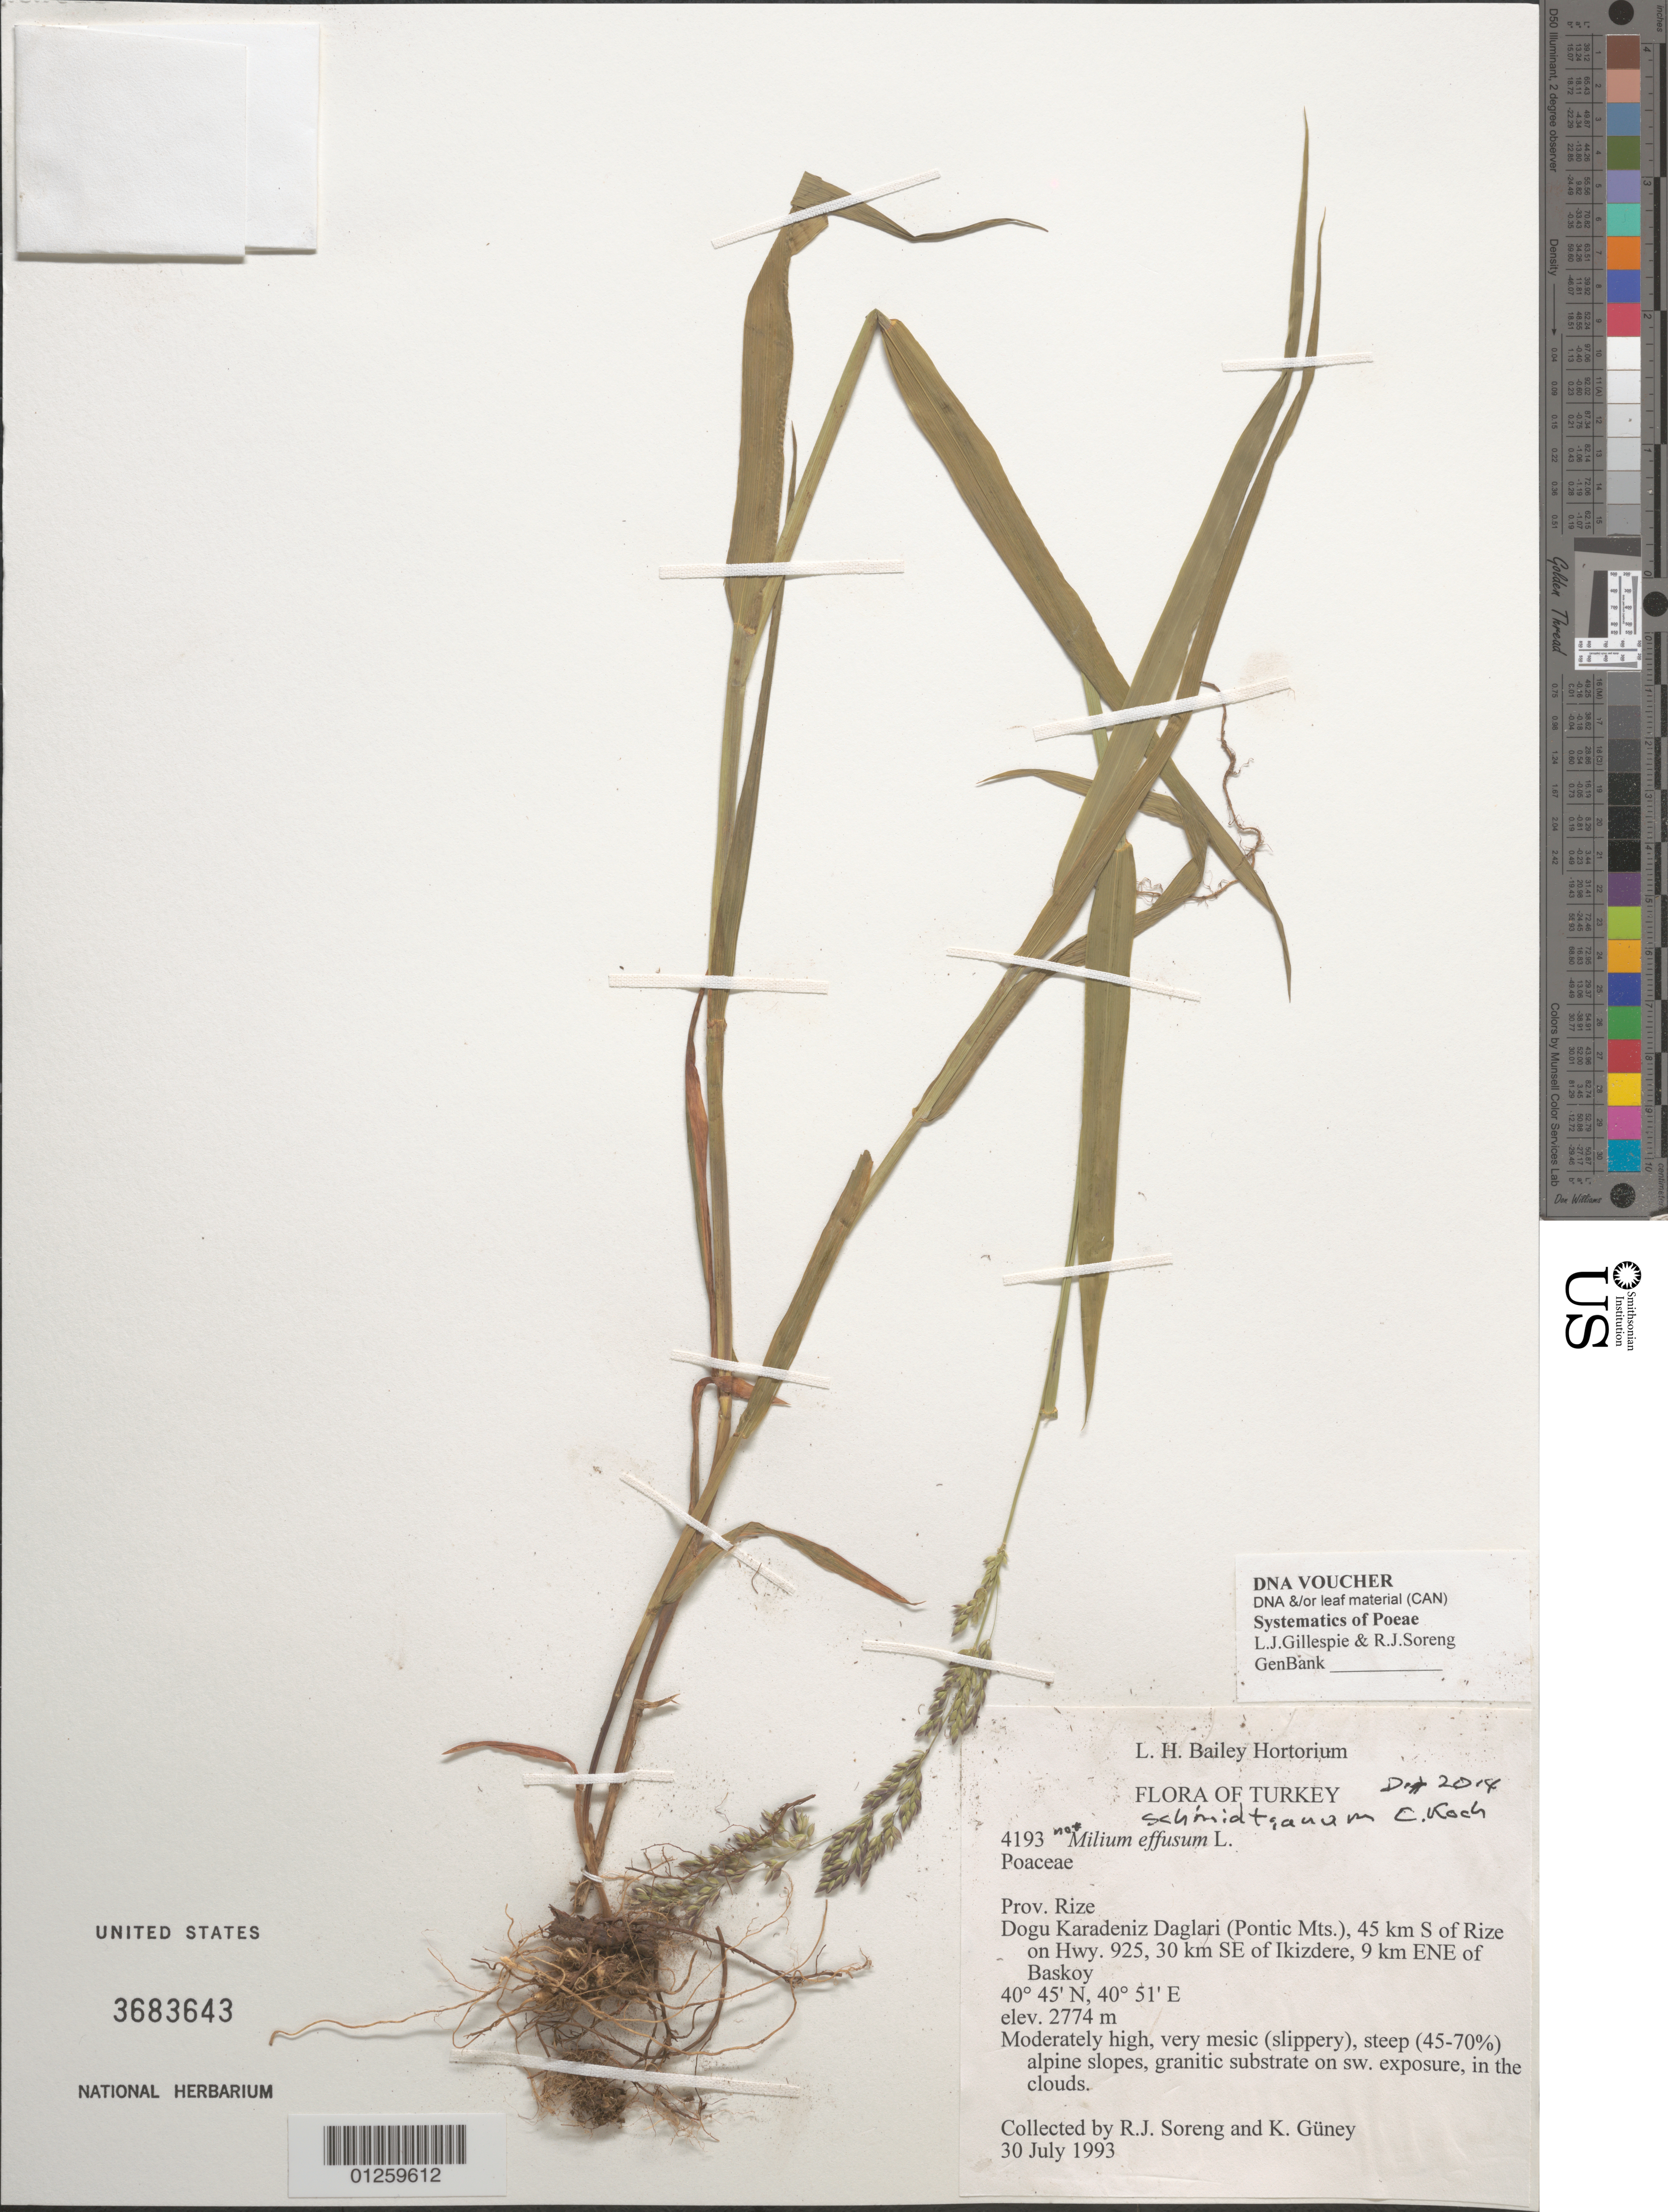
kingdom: Plantae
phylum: Tracheophyta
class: Liliopsida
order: Poales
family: Poaceae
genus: Milium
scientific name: Milium schmidtianum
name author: C. Koch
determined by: Soreng, Robert J., Research Associate (BOT), Smithsonian Institution - National Museum of Natural History (UNITED STATES)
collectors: R. J. Soreng & K. Guney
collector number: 4193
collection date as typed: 30 Jul 1993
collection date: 1993-07-30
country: Turkey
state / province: Rize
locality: Pontic Mts, E of Ikizdere, about 9 km beyond Baskoy In Baltas Tepesi vicinity, alpine meadows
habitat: Alpine meadows in igneous slopes with Vaccinium, and Sibaldia, Festuca, Poa, Bellardiochloa, Calamagrostis, Nardus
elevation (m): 2774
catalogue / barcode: US 3683643